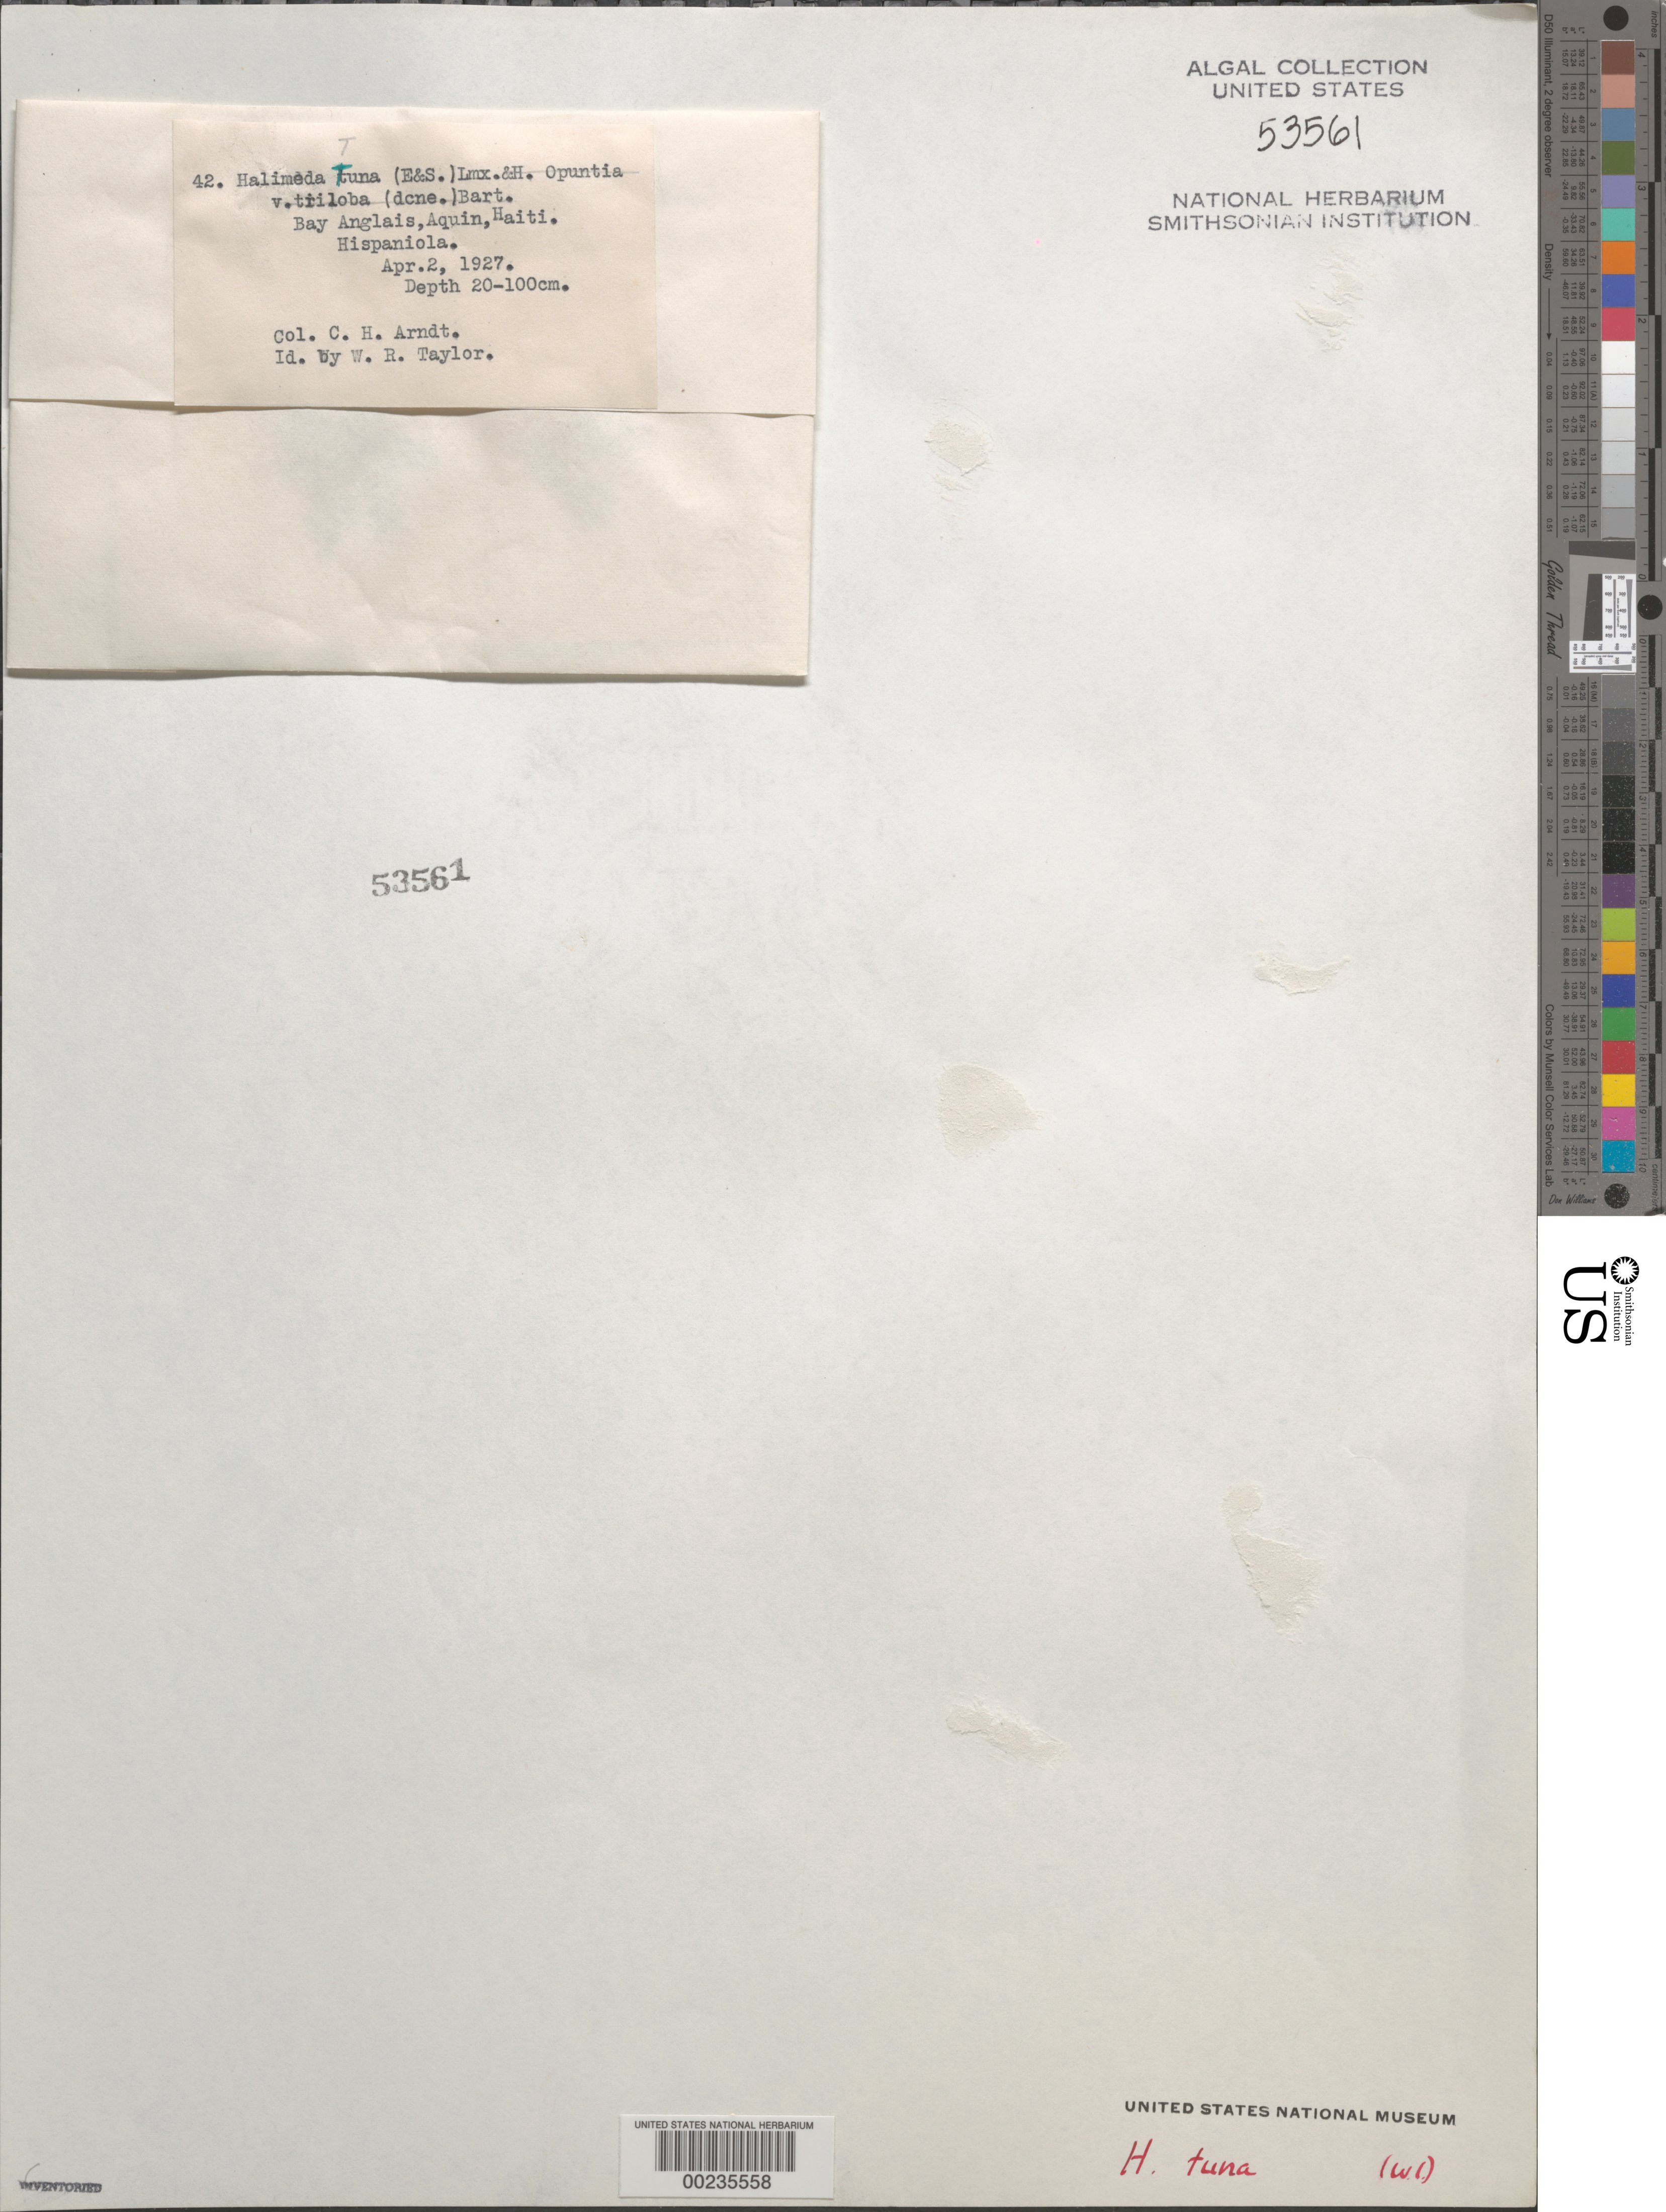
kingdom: Plantae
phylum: Chlorophyta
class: Ulvophyceae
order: Bryopsidales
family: Halimedaceae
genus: Halimeda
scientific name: Halimeda tuna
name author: (J. Ellis & Sol.) J.V.Lamouroux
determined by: Taylor, William R.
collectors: C. Arndt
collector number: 42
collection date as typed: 02 Apr 1927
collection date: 1927-04-02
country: Haiti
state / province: Sud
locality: Bai Anglais (Bay Anglais), Aquin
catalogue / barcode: US 53561